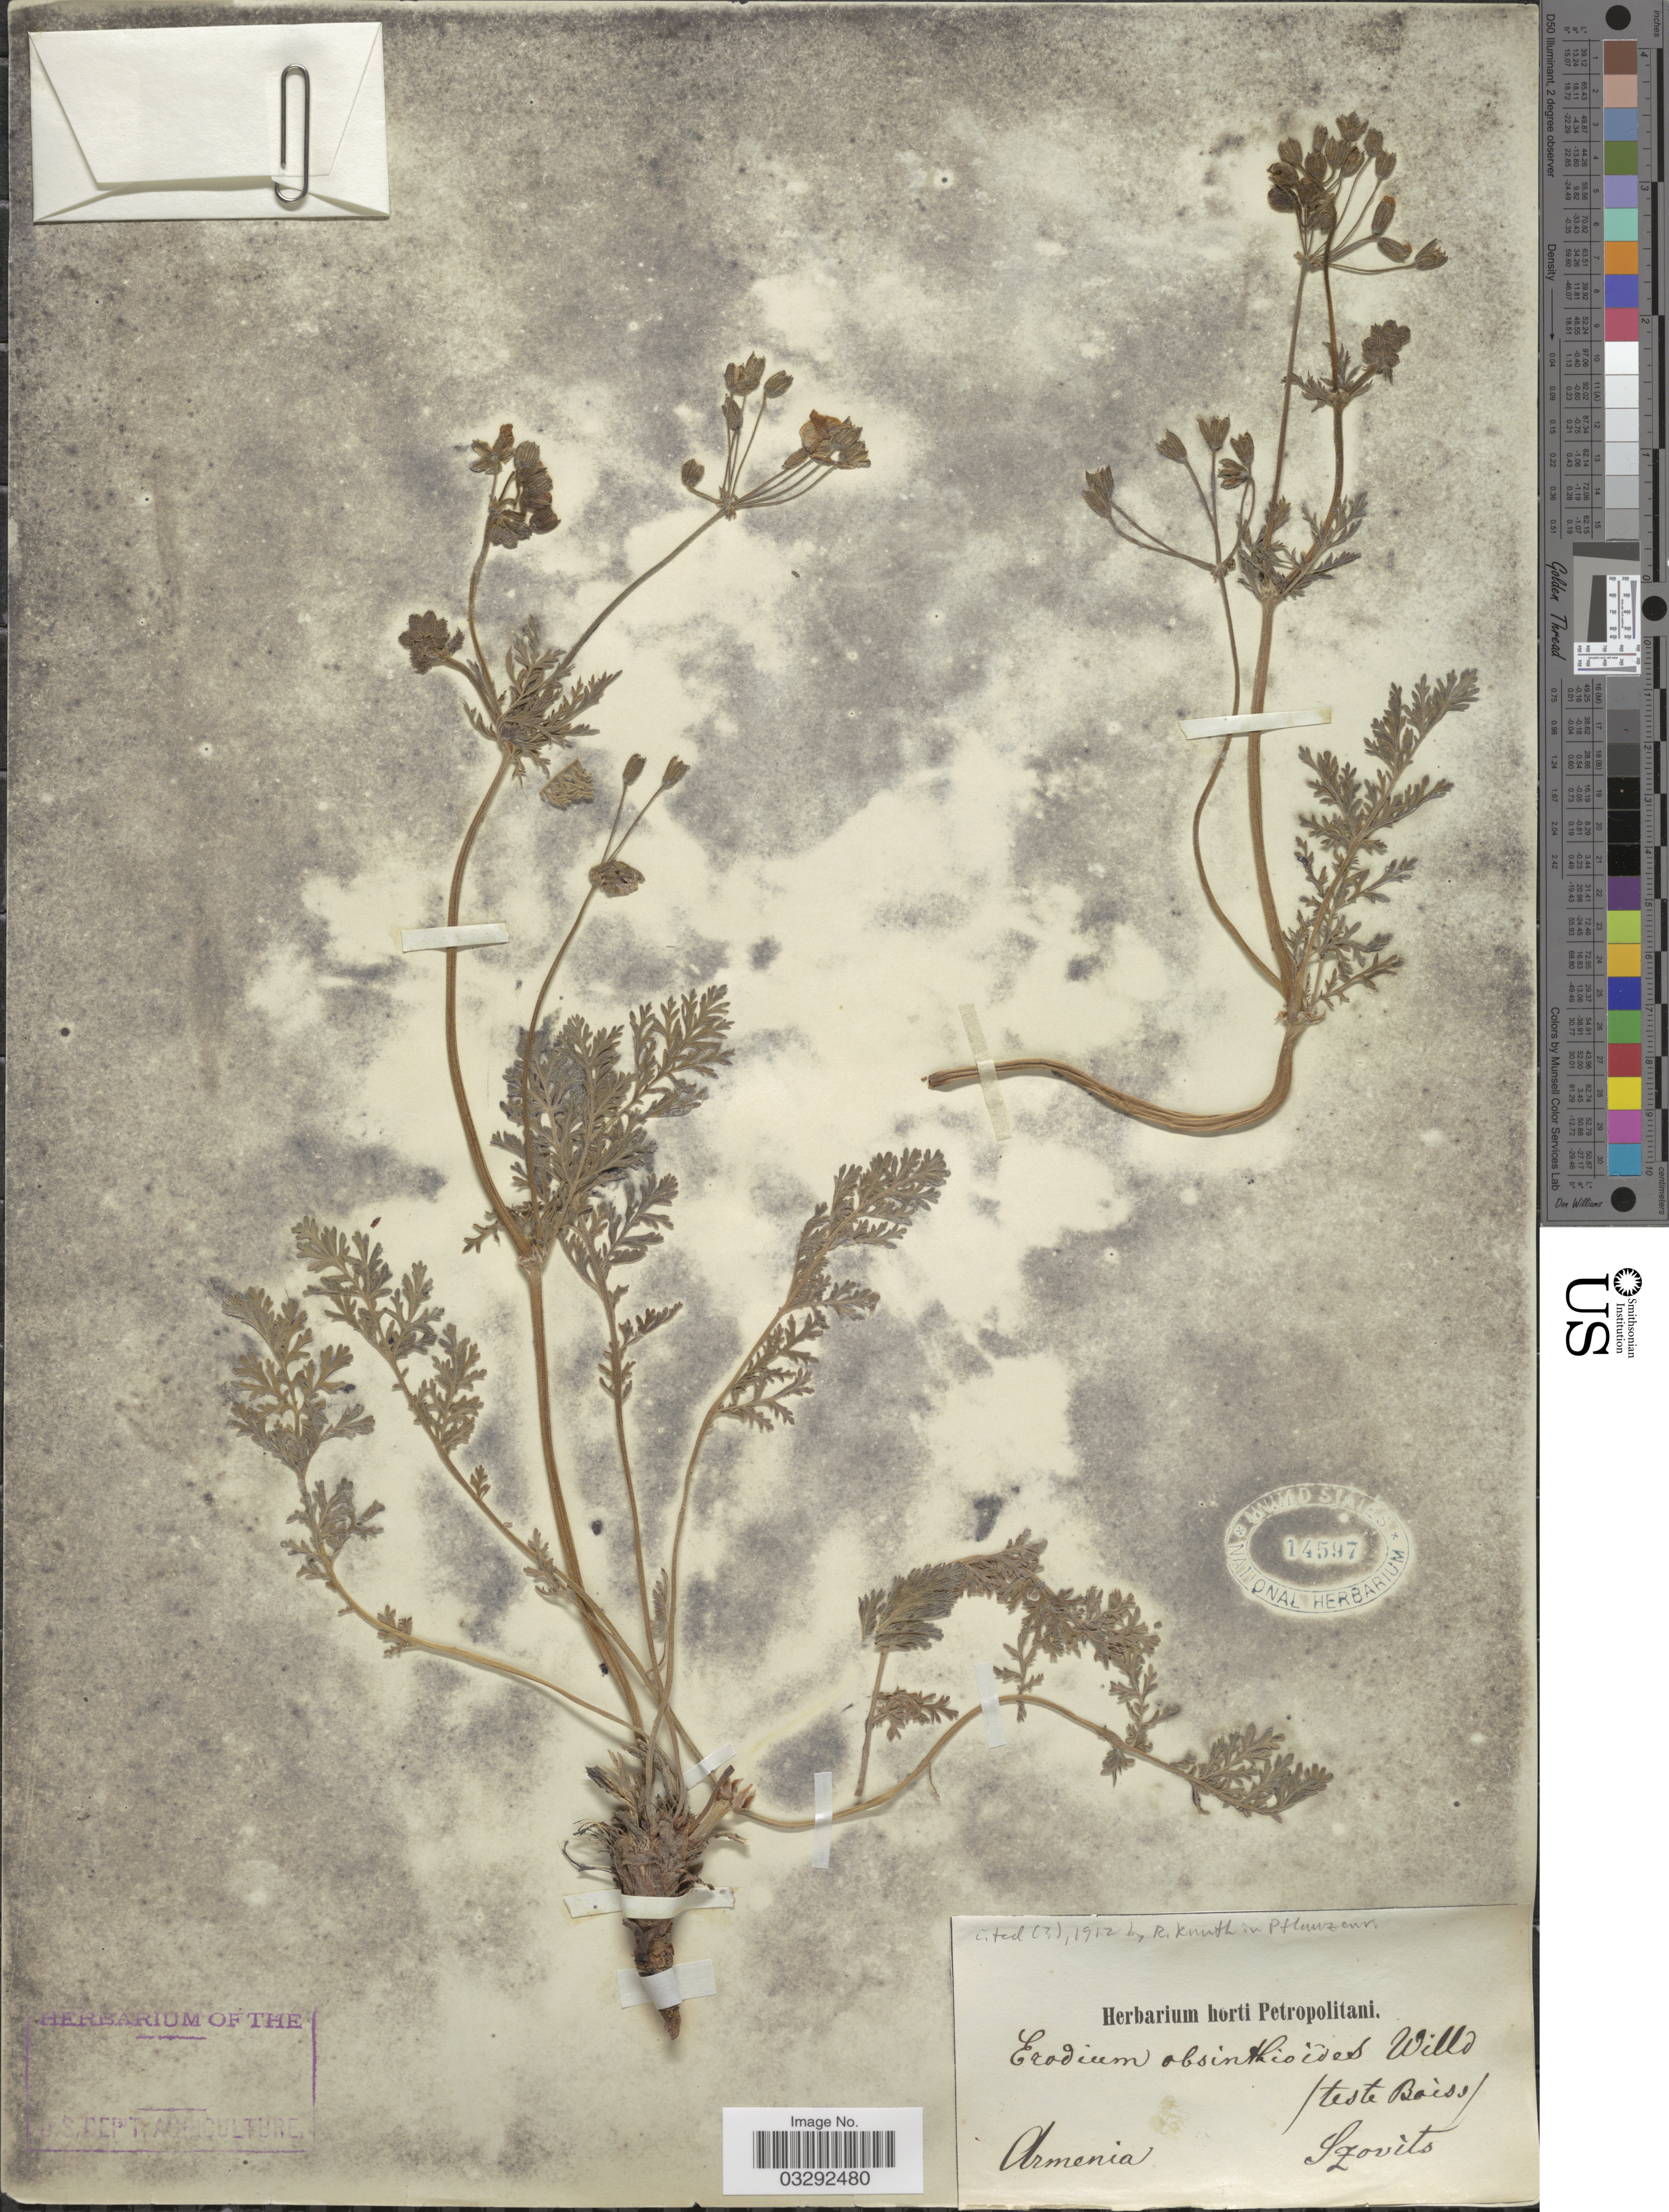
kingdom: Plantae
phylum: Tracheophyta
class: Magnoliopsida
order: Geraniales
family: Geraniaceae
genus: Erodium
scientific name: Erodium absinthoides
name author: Willd.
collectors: Szovits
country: Armenia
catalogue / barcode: US 14597